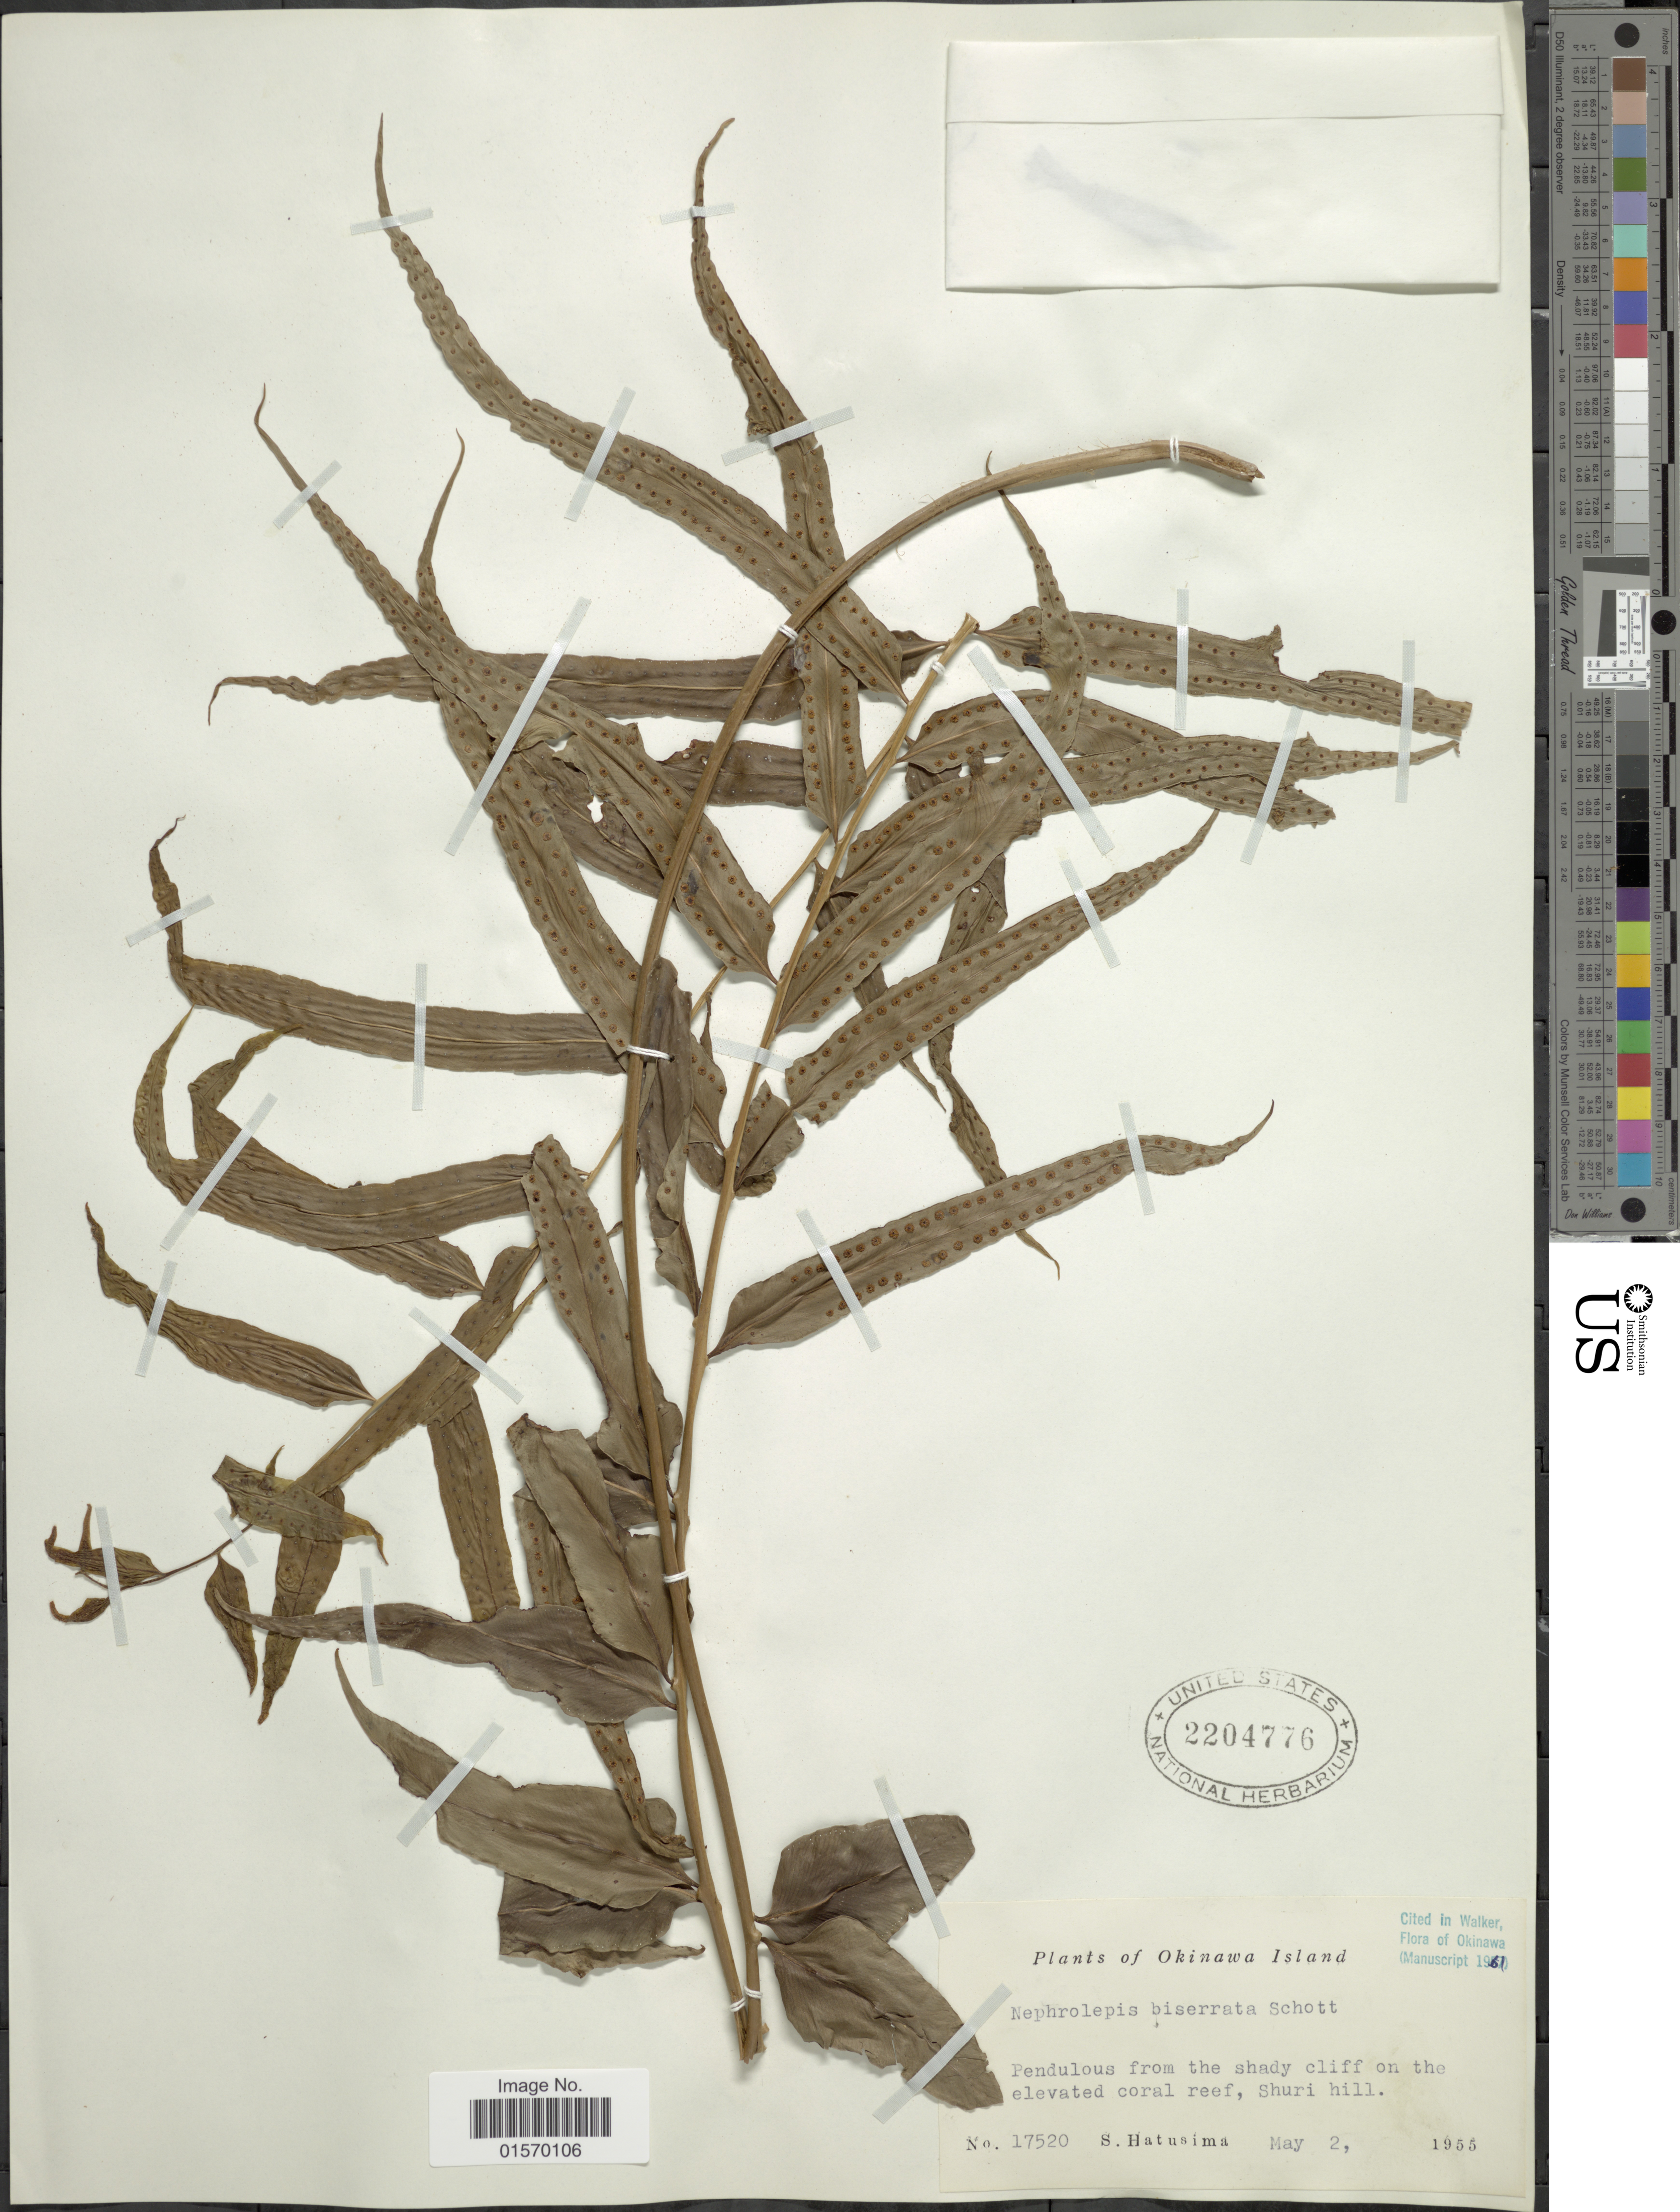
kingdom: Plantae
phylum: Tracheophyta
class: Polypodiopsida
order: Polypodiales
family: Nephrolepidaceae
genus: Nephrolepis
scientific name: Nephrolepis biserrata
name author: (Sw.) Schott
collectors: S. Hatusima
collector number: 17520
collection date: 1955-05-02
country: Japan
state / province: Okinawa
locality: Okinawa Island. Shuri hill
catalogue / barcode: US 2204776